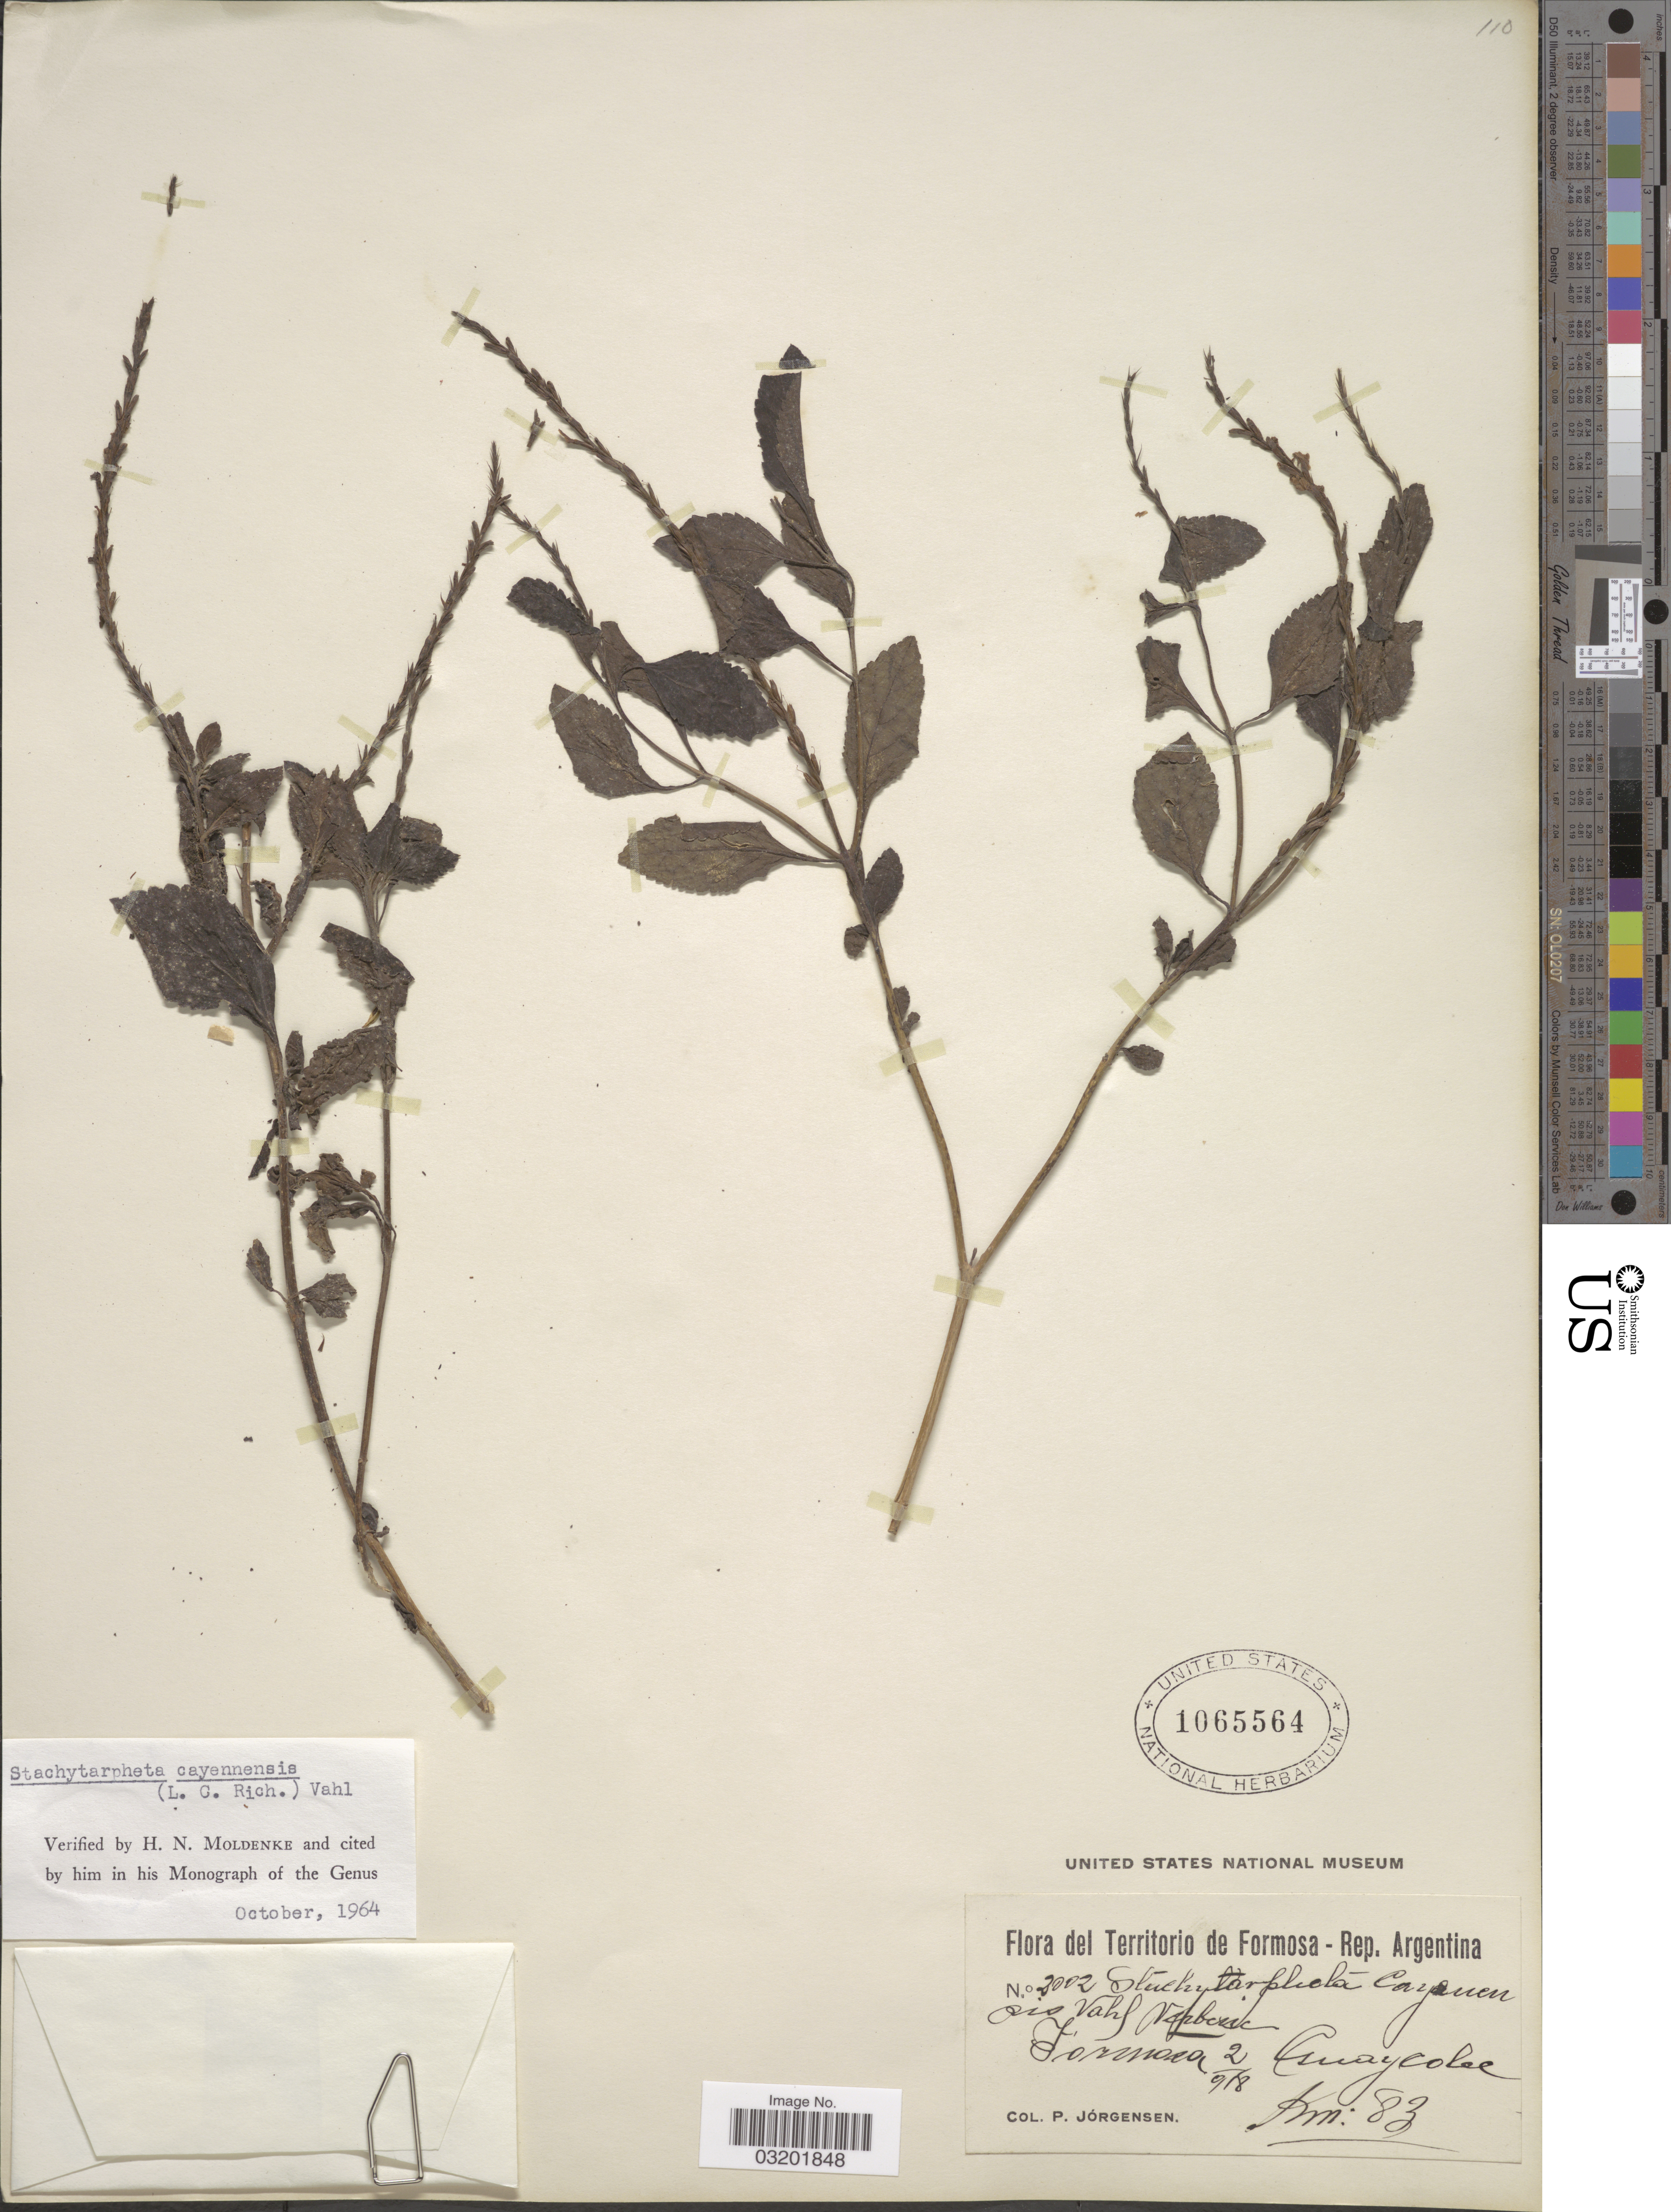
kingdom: Plantae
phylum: Tracheophyta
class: Magnoliopsida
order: Lamiales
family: Verbenaceae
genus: Stachytarpheta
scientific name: Stachytarpheta cayennensis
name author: (Rich.) Vahl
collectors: P. Jörgensen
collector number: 2002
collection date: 1918-02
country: Argentina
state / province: Formosa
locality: Formosa Guaycolec .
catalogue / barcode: US 1065564